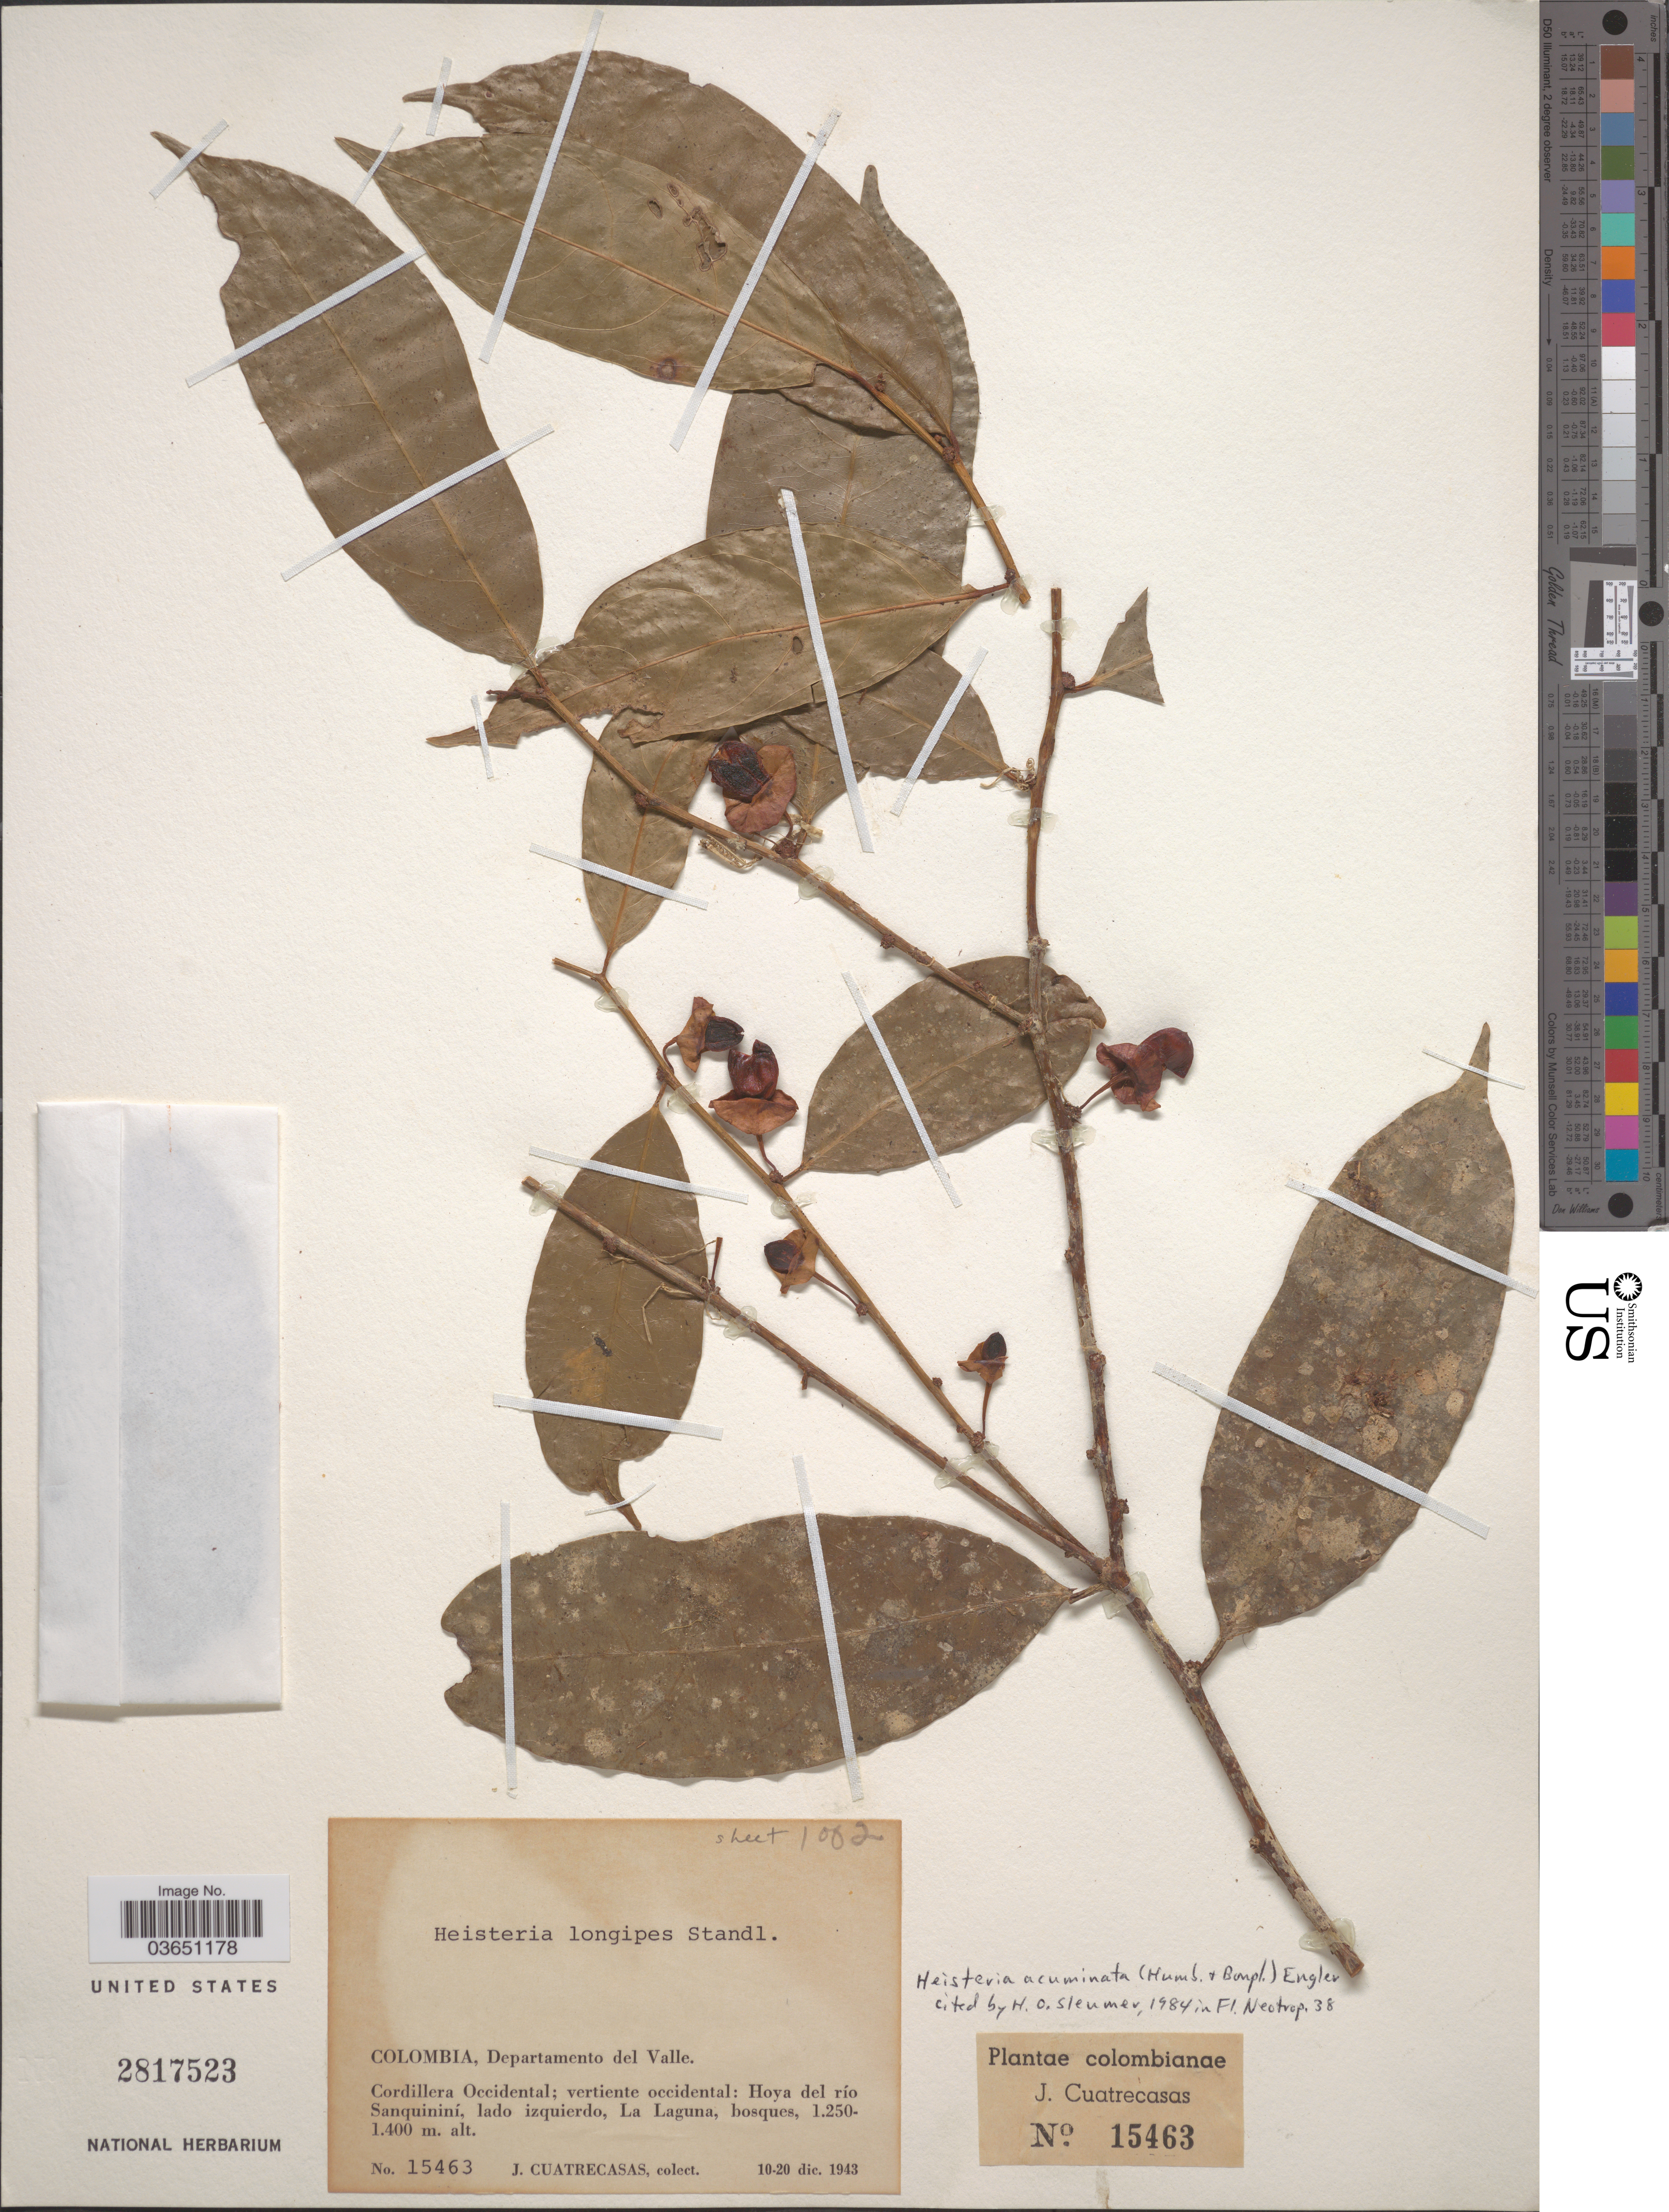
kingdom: Plantae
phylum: Tracheophyta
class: Magnoliopsida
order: Santalales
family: Erythropalaceae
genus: Heisteria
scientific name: Heisteria acuminata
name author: (Humb. & Bonpl.) Engl.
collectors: J. Cuatrecasas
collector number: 15463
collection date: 1943-12-10/1943-12-20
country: Colombia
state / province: Valle del Cauca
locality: Departamento del Valle. Cordillera Occidental; vertiente occidental: Hoya del río Sanquininí, lado izquierdo, La Laguna.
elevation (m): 1250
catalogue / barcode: US 2817523